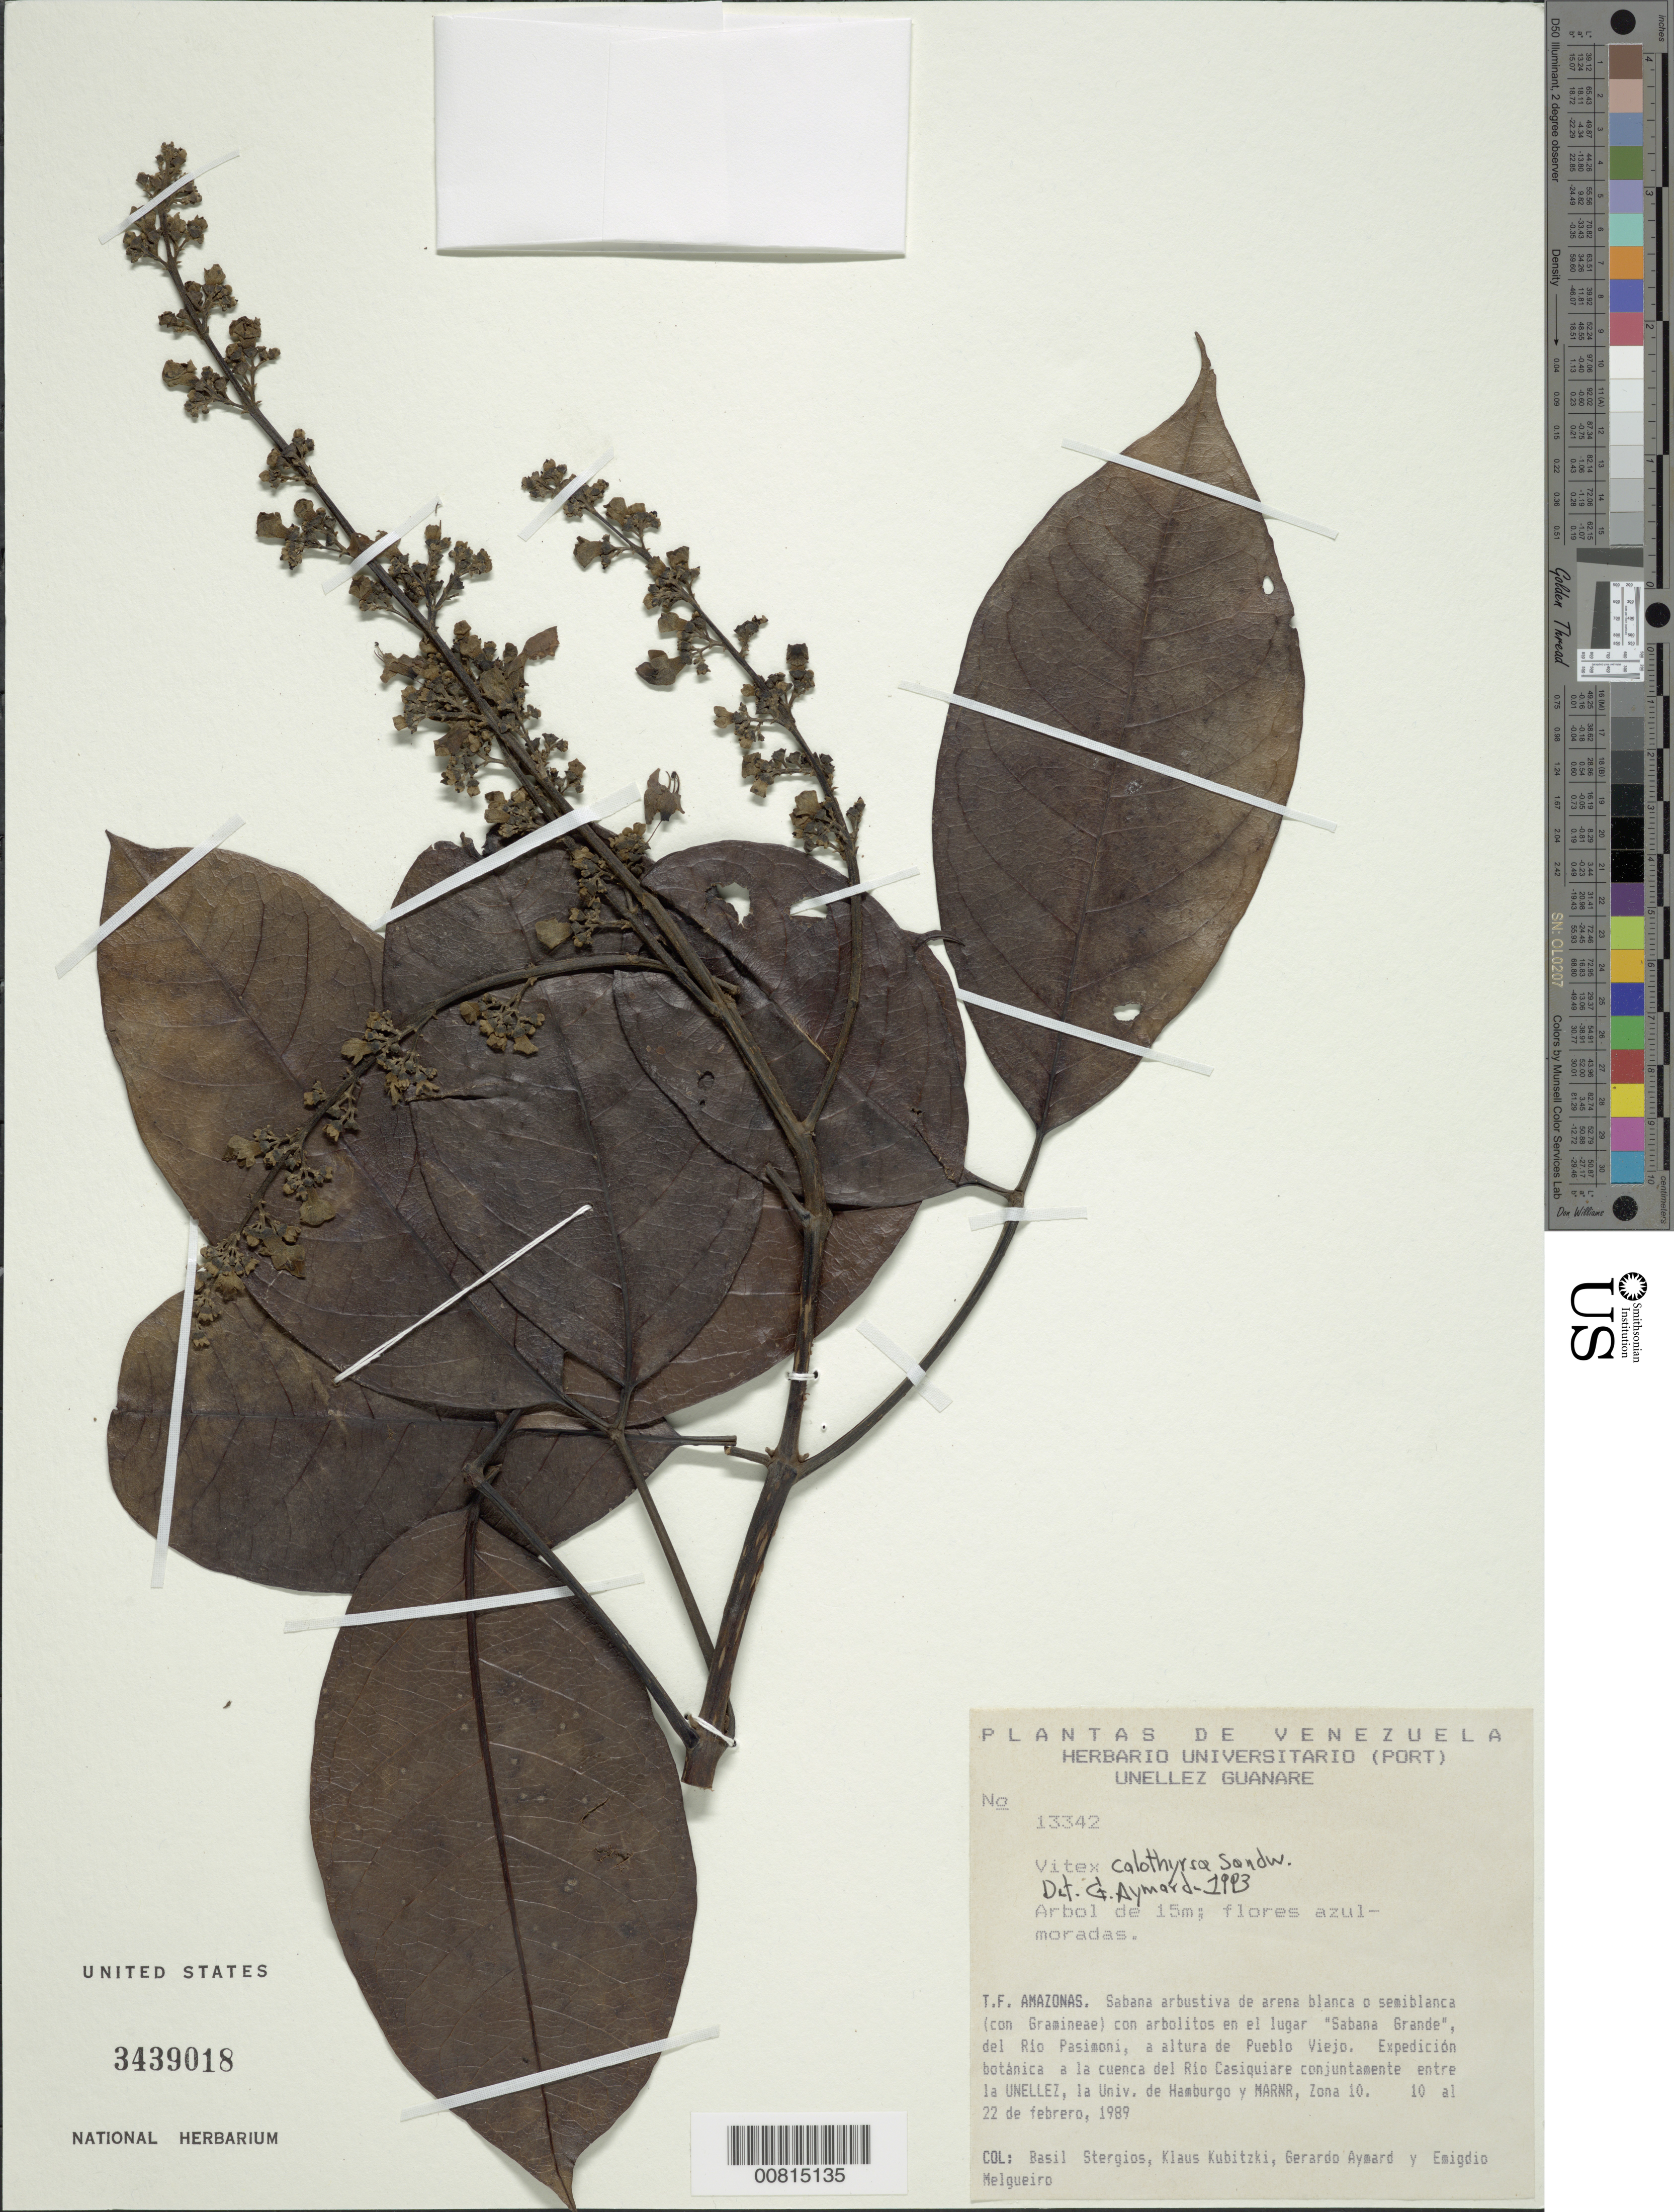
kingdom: Plantae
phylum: Tracheophyta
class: Magnoliopsida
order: Lamiales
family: Lamiaceae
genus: Vitex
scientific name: Vitex calothyrsa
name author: Sandwith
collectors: B. G. Stergios, K. Kubitzki, G. A. Aymard & E. Melgueiro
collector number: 13342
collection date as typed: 10-Feb-89 to 22-Feb-89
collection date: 1989-02-10/1989-02-22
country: Venezuela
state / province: Amazonas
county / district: Río Negro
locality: Río Casiquiare, "Sabana Grande", Río Pasimoni, a altura de Pueblo Viejo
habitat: Sabana arbustiva con aroblitos de arena blanca o semiblanca (con Gramineae) en el luga sabana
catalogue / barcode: US 3439018